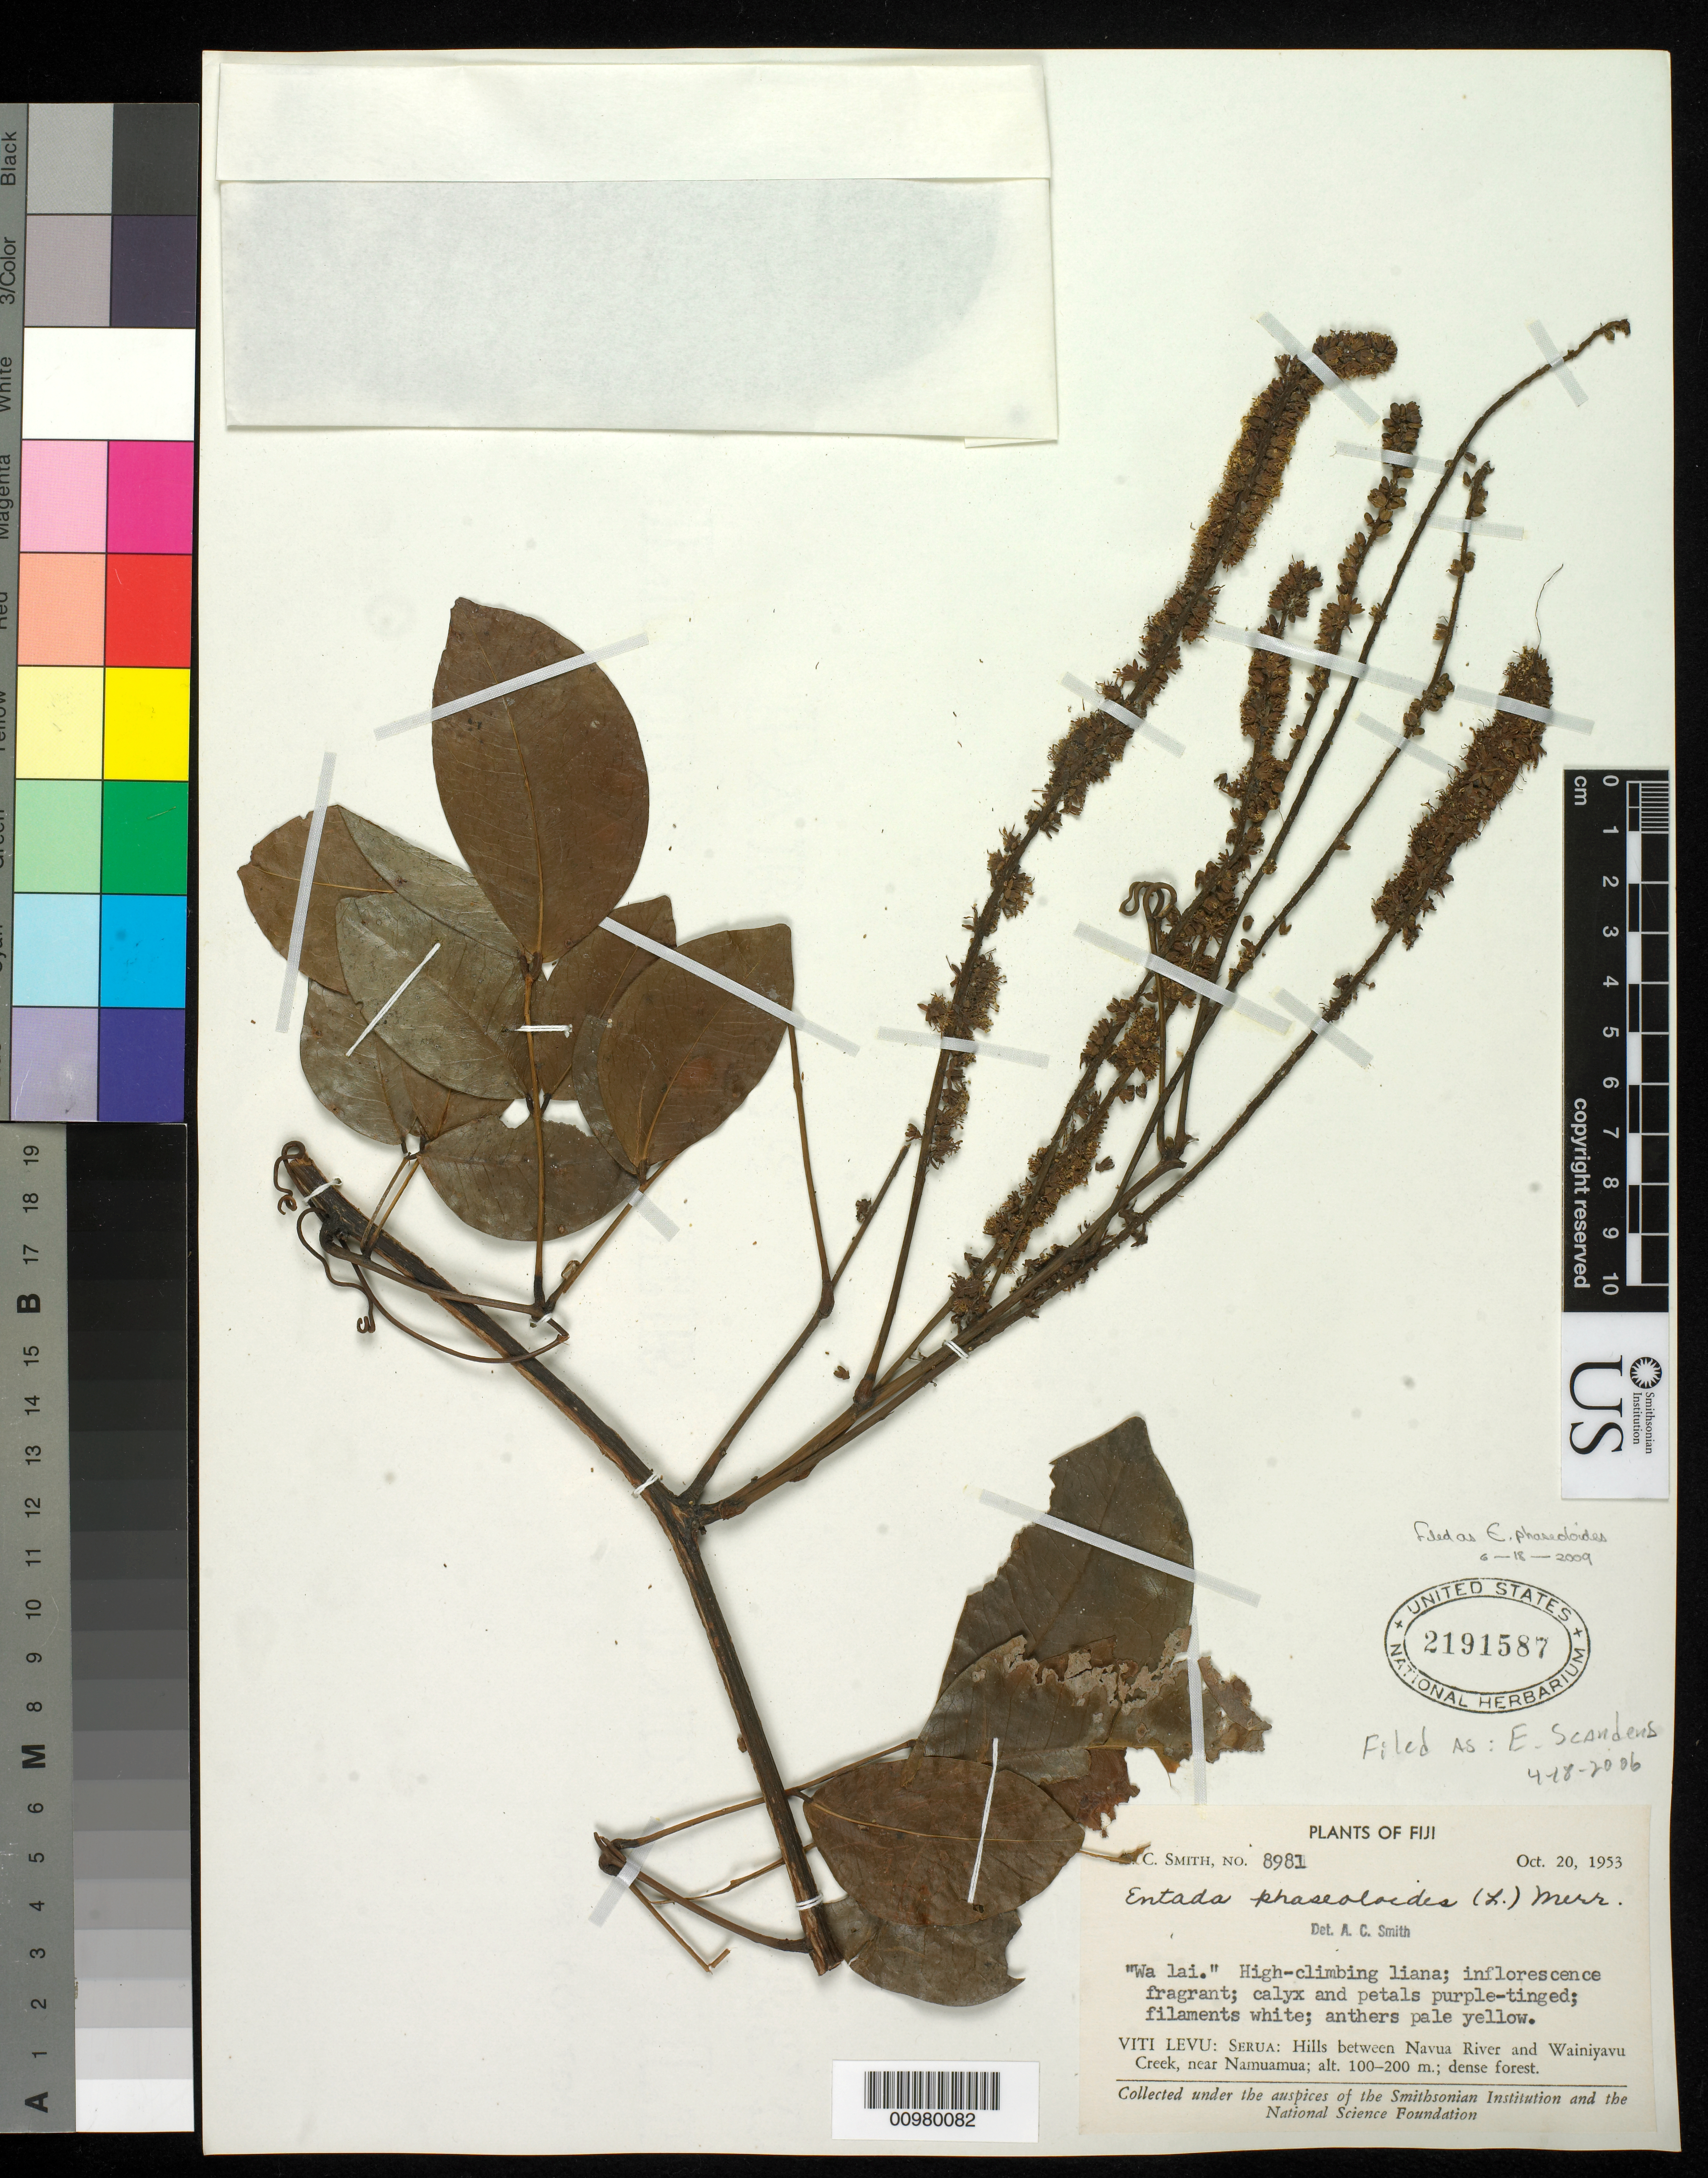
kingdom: Plantae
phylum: Tracheophyta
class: Magnoliopsida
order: Fabales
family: Fabaceae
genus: Entada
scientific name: Entada phaseoloides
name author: (L.) Merr.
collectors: C. A. Smith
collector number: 8981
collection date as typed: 20 Oct 1953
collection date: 1953-10-20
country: Fiji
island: Viti Levu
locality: Serua: Hill between Navua River and Wainijavu Creek, near Namuamua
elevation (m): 100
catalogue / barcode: US 2191587